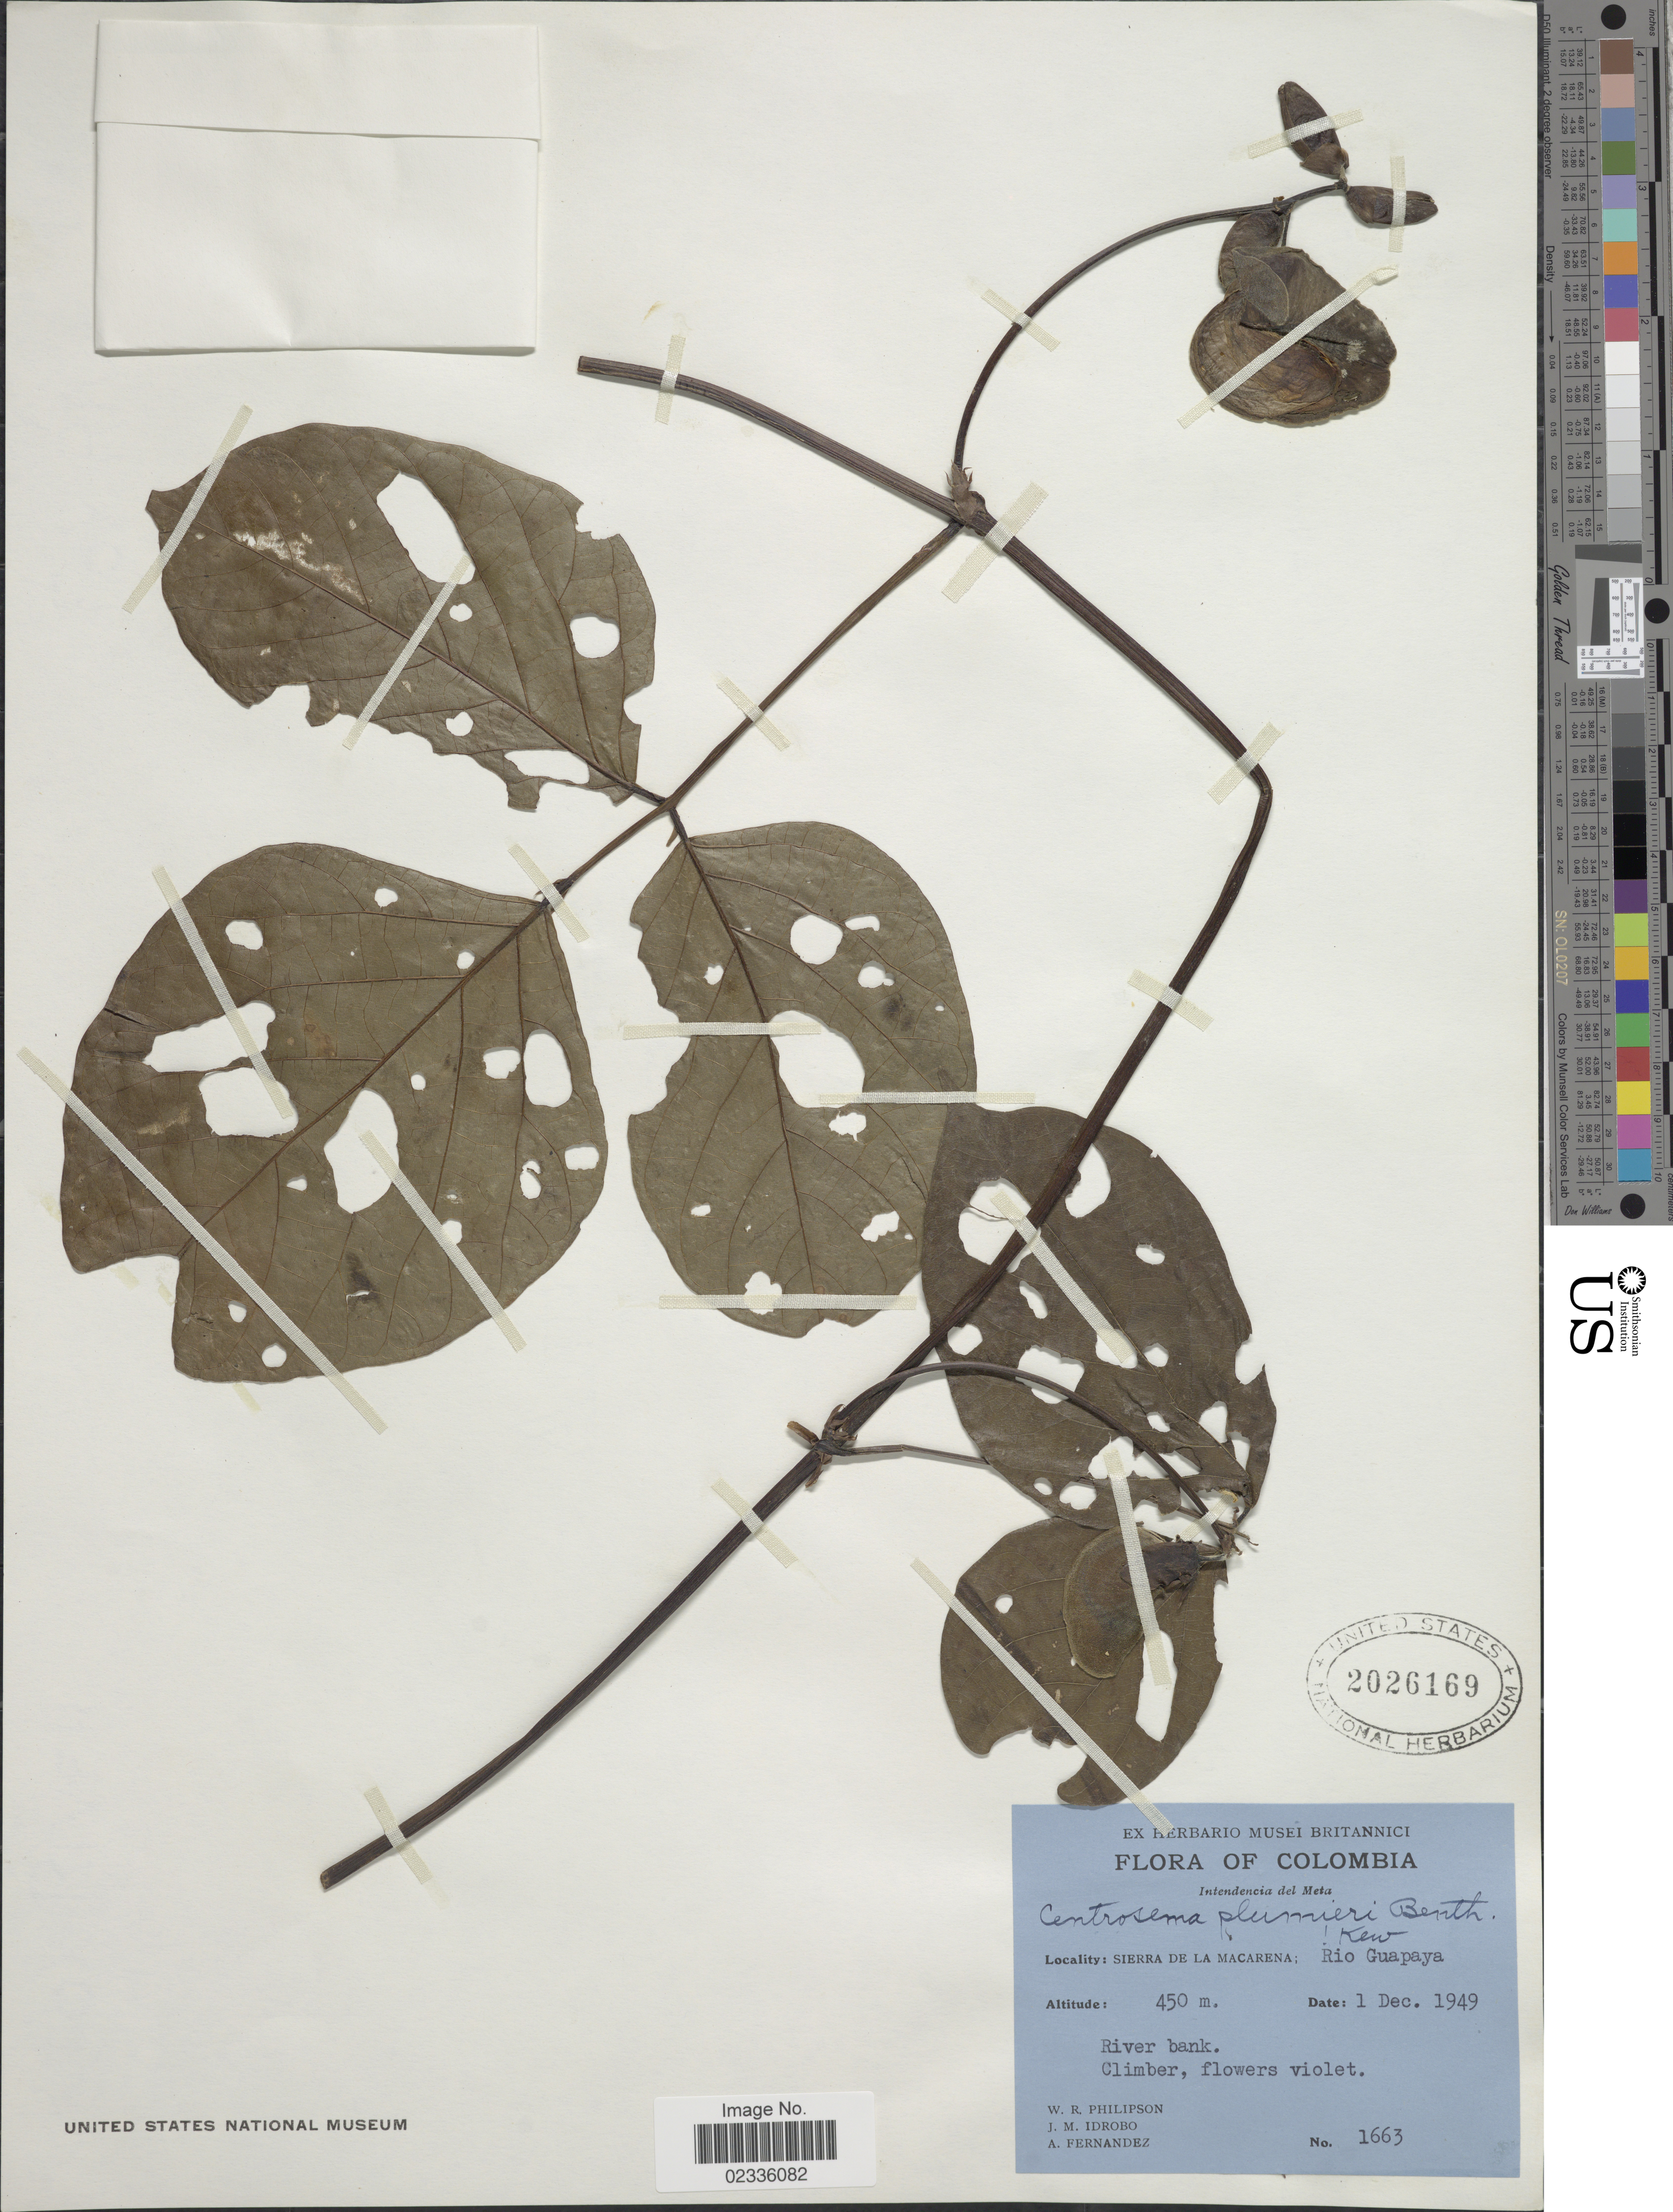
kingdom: Plantae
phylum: Tracheophyta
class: Magnoliopsida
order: Fabales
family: Fabaceae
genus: Centrosema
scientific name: Centrosema plumieri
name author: (Turpin ex Pers.) Benth.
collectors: W. R. Philipson, J. M. Idrobo & A. Fernandez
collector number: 1663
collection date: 1949-12-01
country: Colombia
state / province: Meta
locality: Colombia. Intendencia del Meta, Sierra de la Magdalena; Rio Guapaya. River bank.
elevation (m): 450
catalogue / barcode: US 2026169